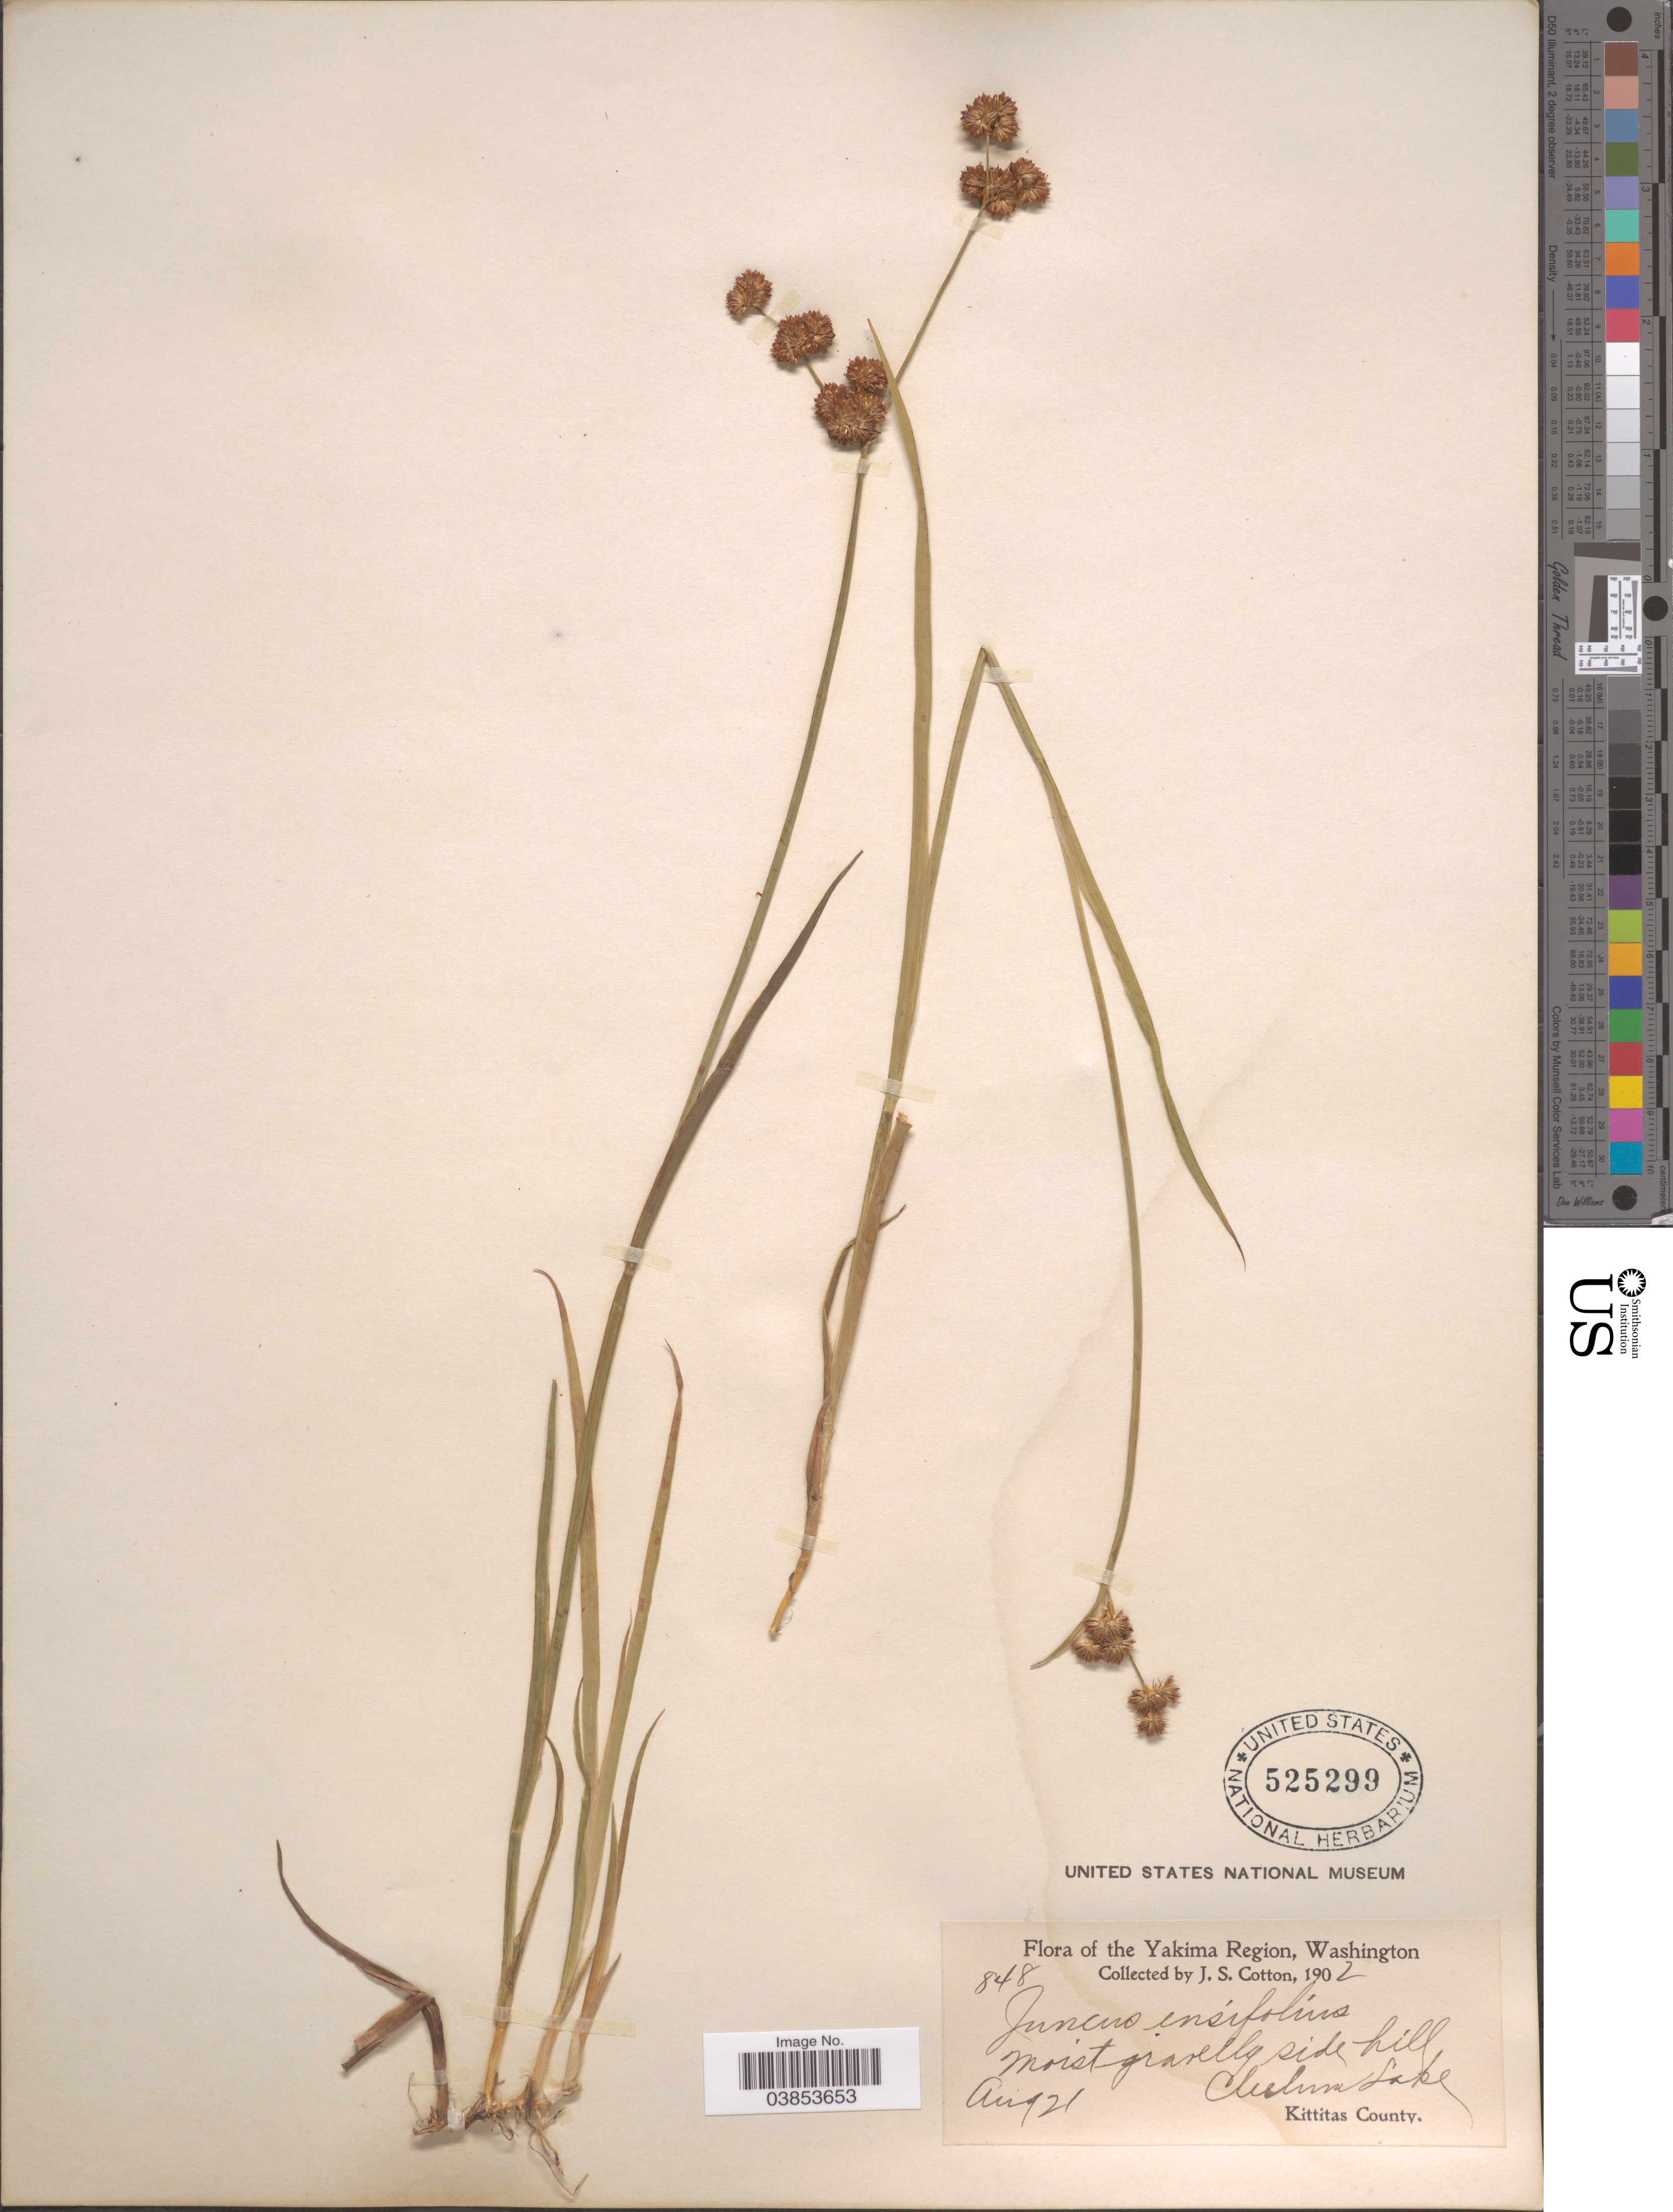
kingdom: Plantae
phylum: Tracheophyta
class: Liliopsida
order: Poales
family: Juncaceae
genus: Juncus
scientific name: Juncus ensifolius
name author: Wikstr.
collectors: J. S. Cotton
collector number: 848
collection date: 1902-08-21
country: United States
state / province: Washington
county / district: Kittitas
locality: Yakima Region. Cleelum Lake, Kittitas County.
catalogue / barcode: US 525299